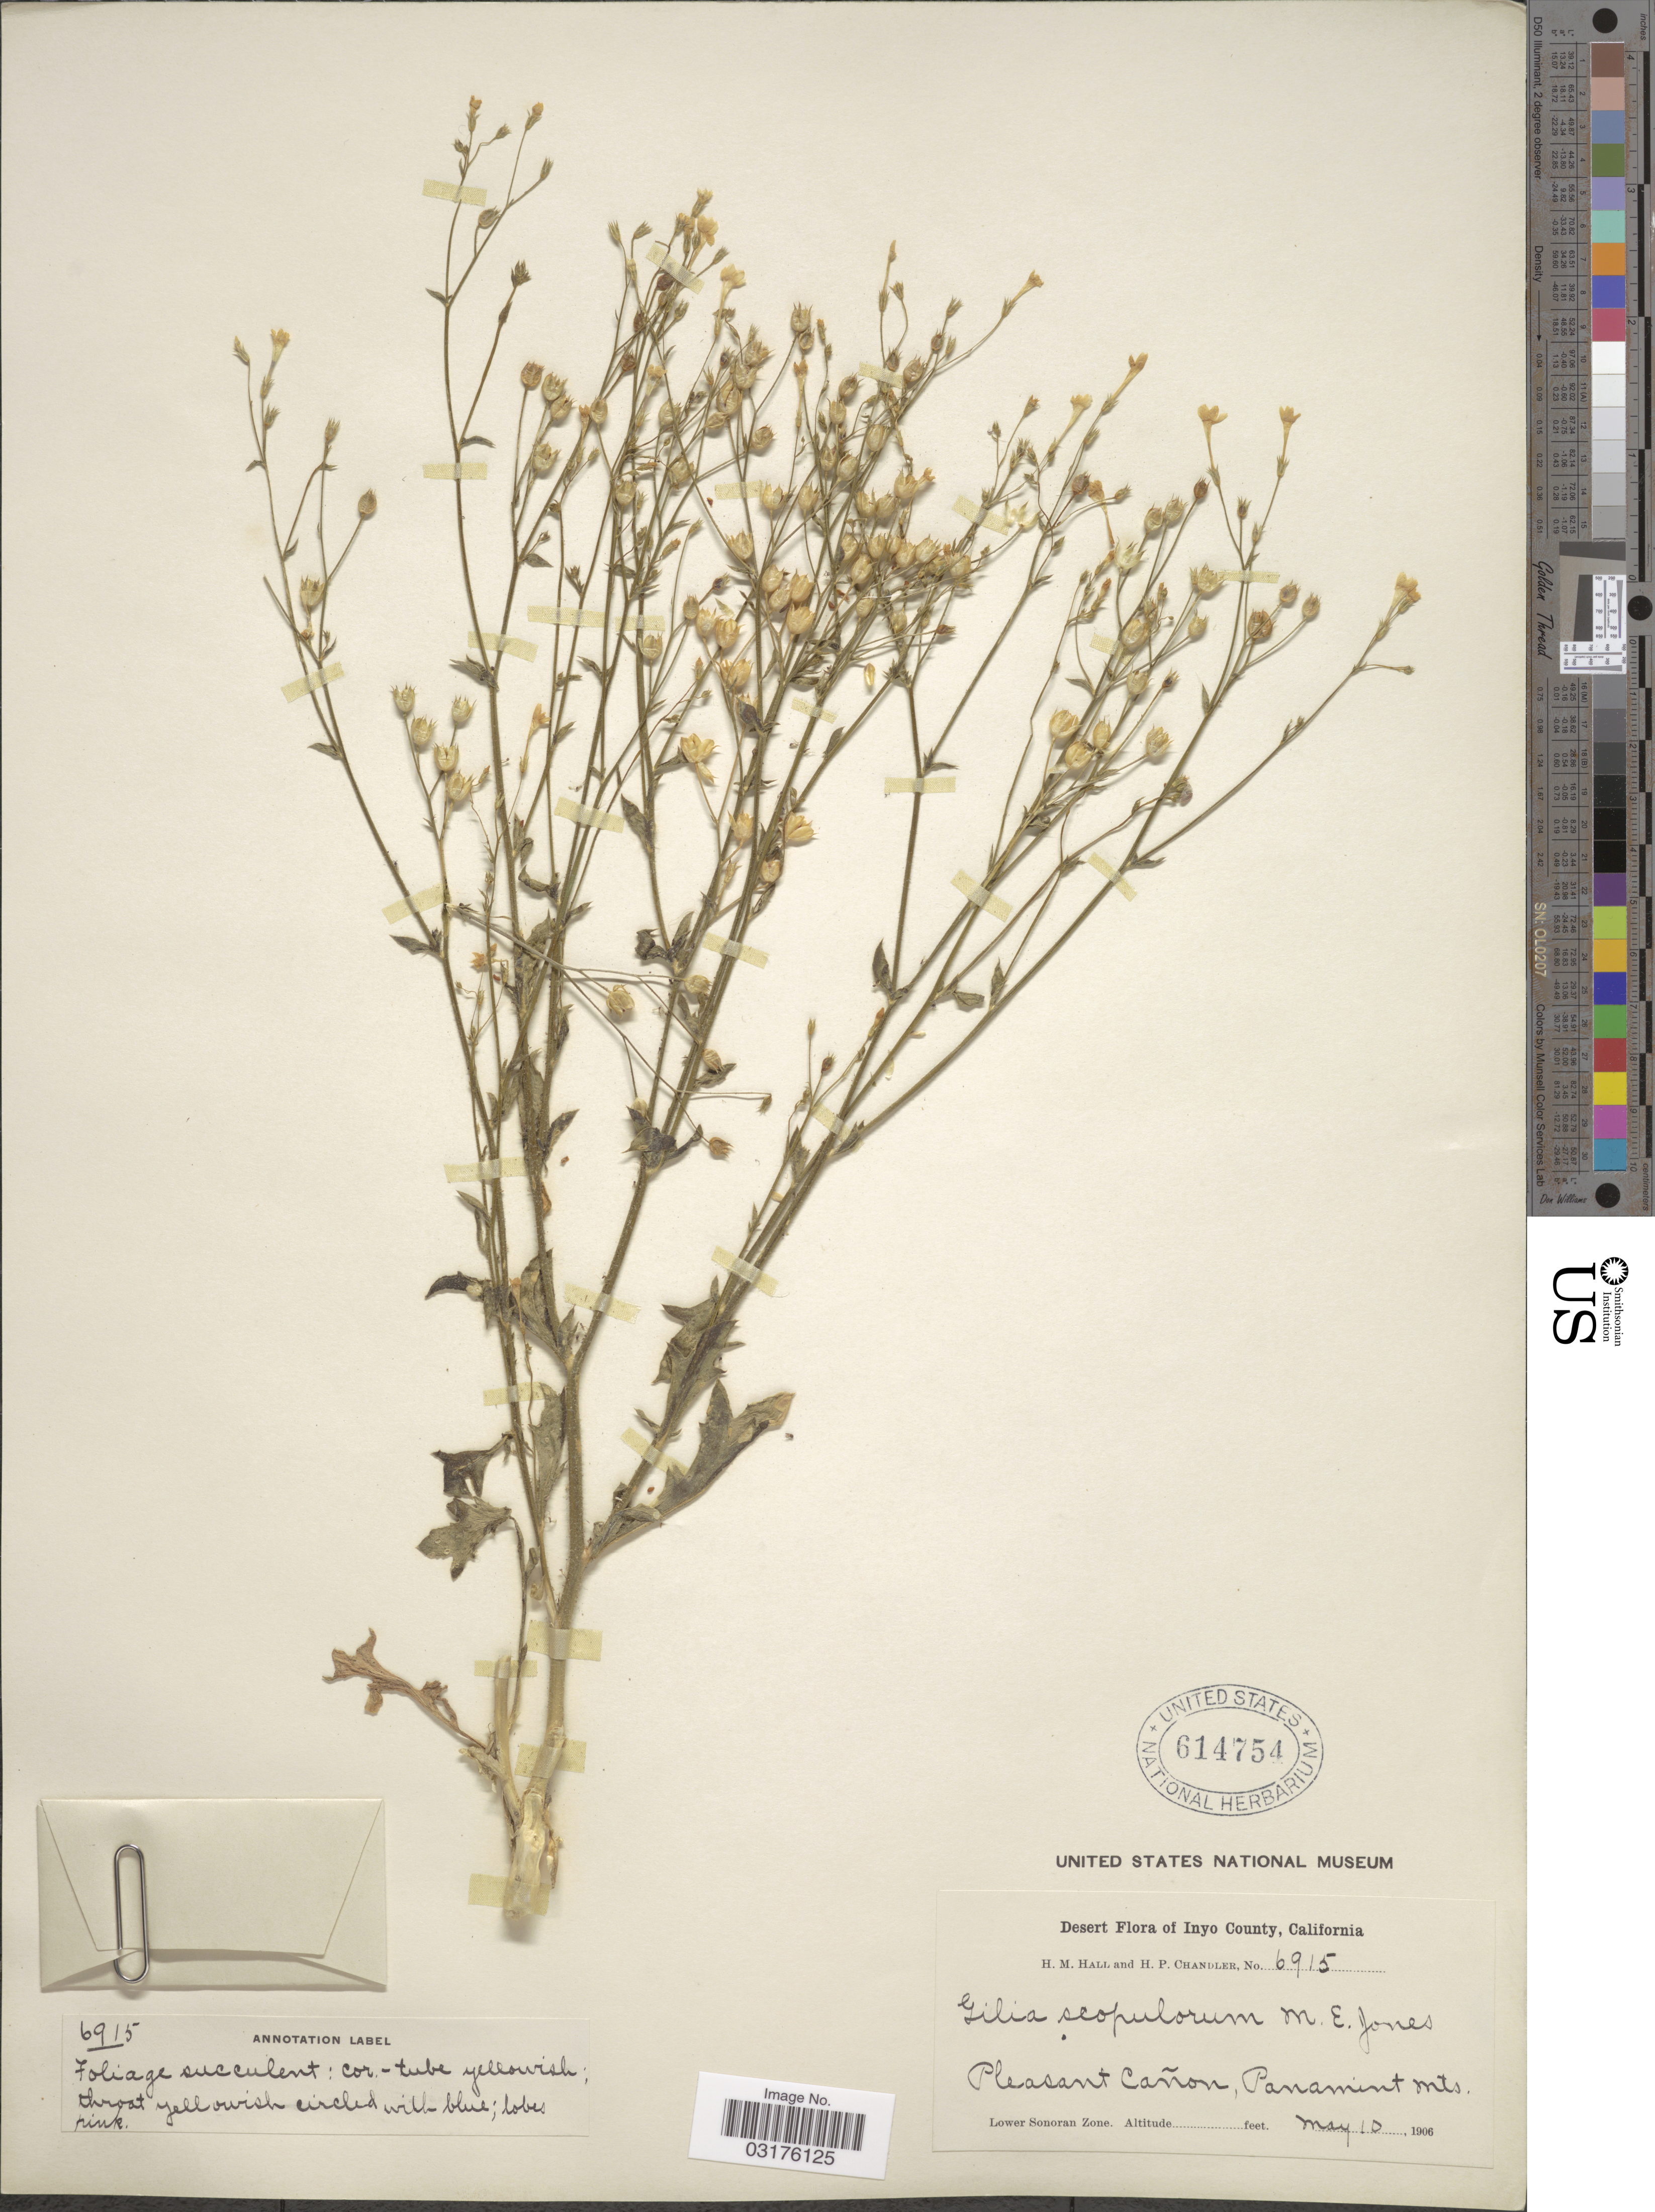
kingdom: Plantae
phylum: Tracheophyta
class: Magnoliopsida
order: Ericales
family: Polemoniaceae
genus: Gilia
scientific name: Gilia scopulorum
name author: M.E. Jones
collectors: H. M. Hall & H. Chandler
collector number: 6915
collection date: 1906-05-10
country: United States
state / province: California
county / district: Inyo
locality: Desert, Inyo County, California, Pleasant Cañon, Panamint Mts., Lower Sonoran Zone.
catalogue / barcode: US 614754